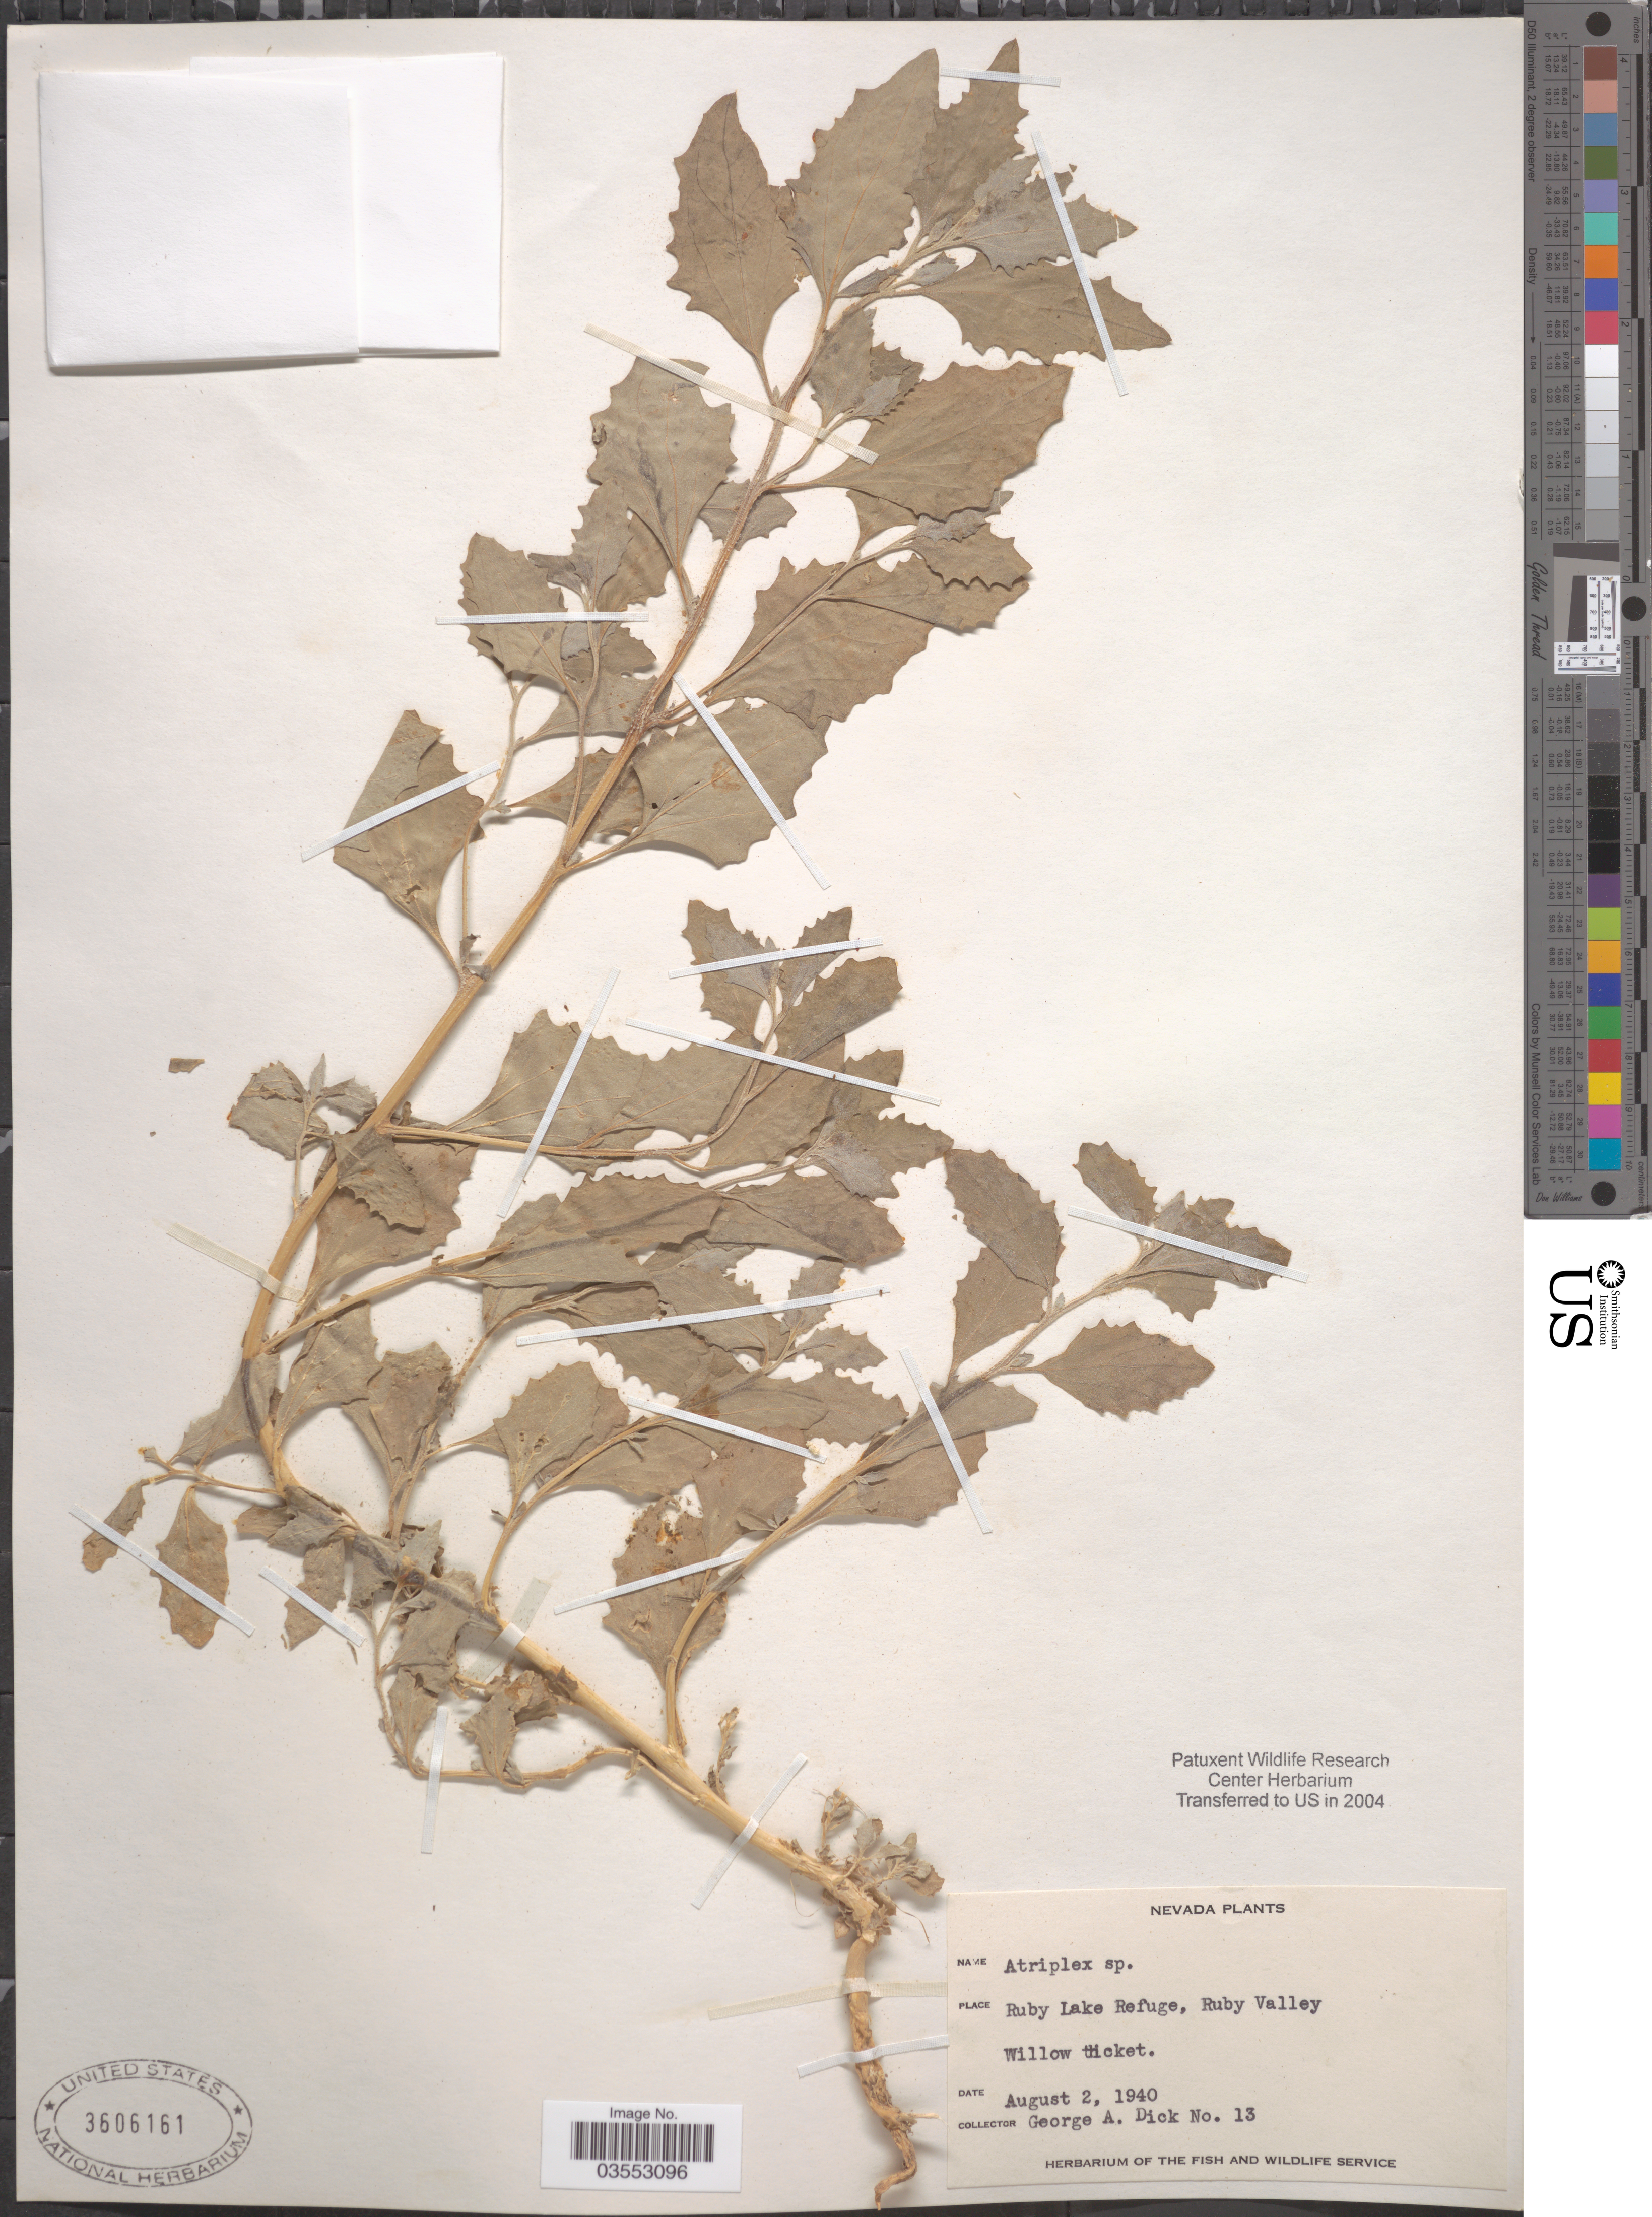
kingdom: Plantae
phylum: Tracheophyta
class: Magnoliopsida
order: Caryophyllales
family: Amaranthaceae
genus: Atriplex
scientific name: Atriplex sp.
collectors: G. Dick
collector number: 13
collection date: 1940-08-02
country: United States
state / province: Nevada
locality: Ruby Lake Refuge, Ruby Valley Willow thicket.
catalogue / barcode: US 3606161